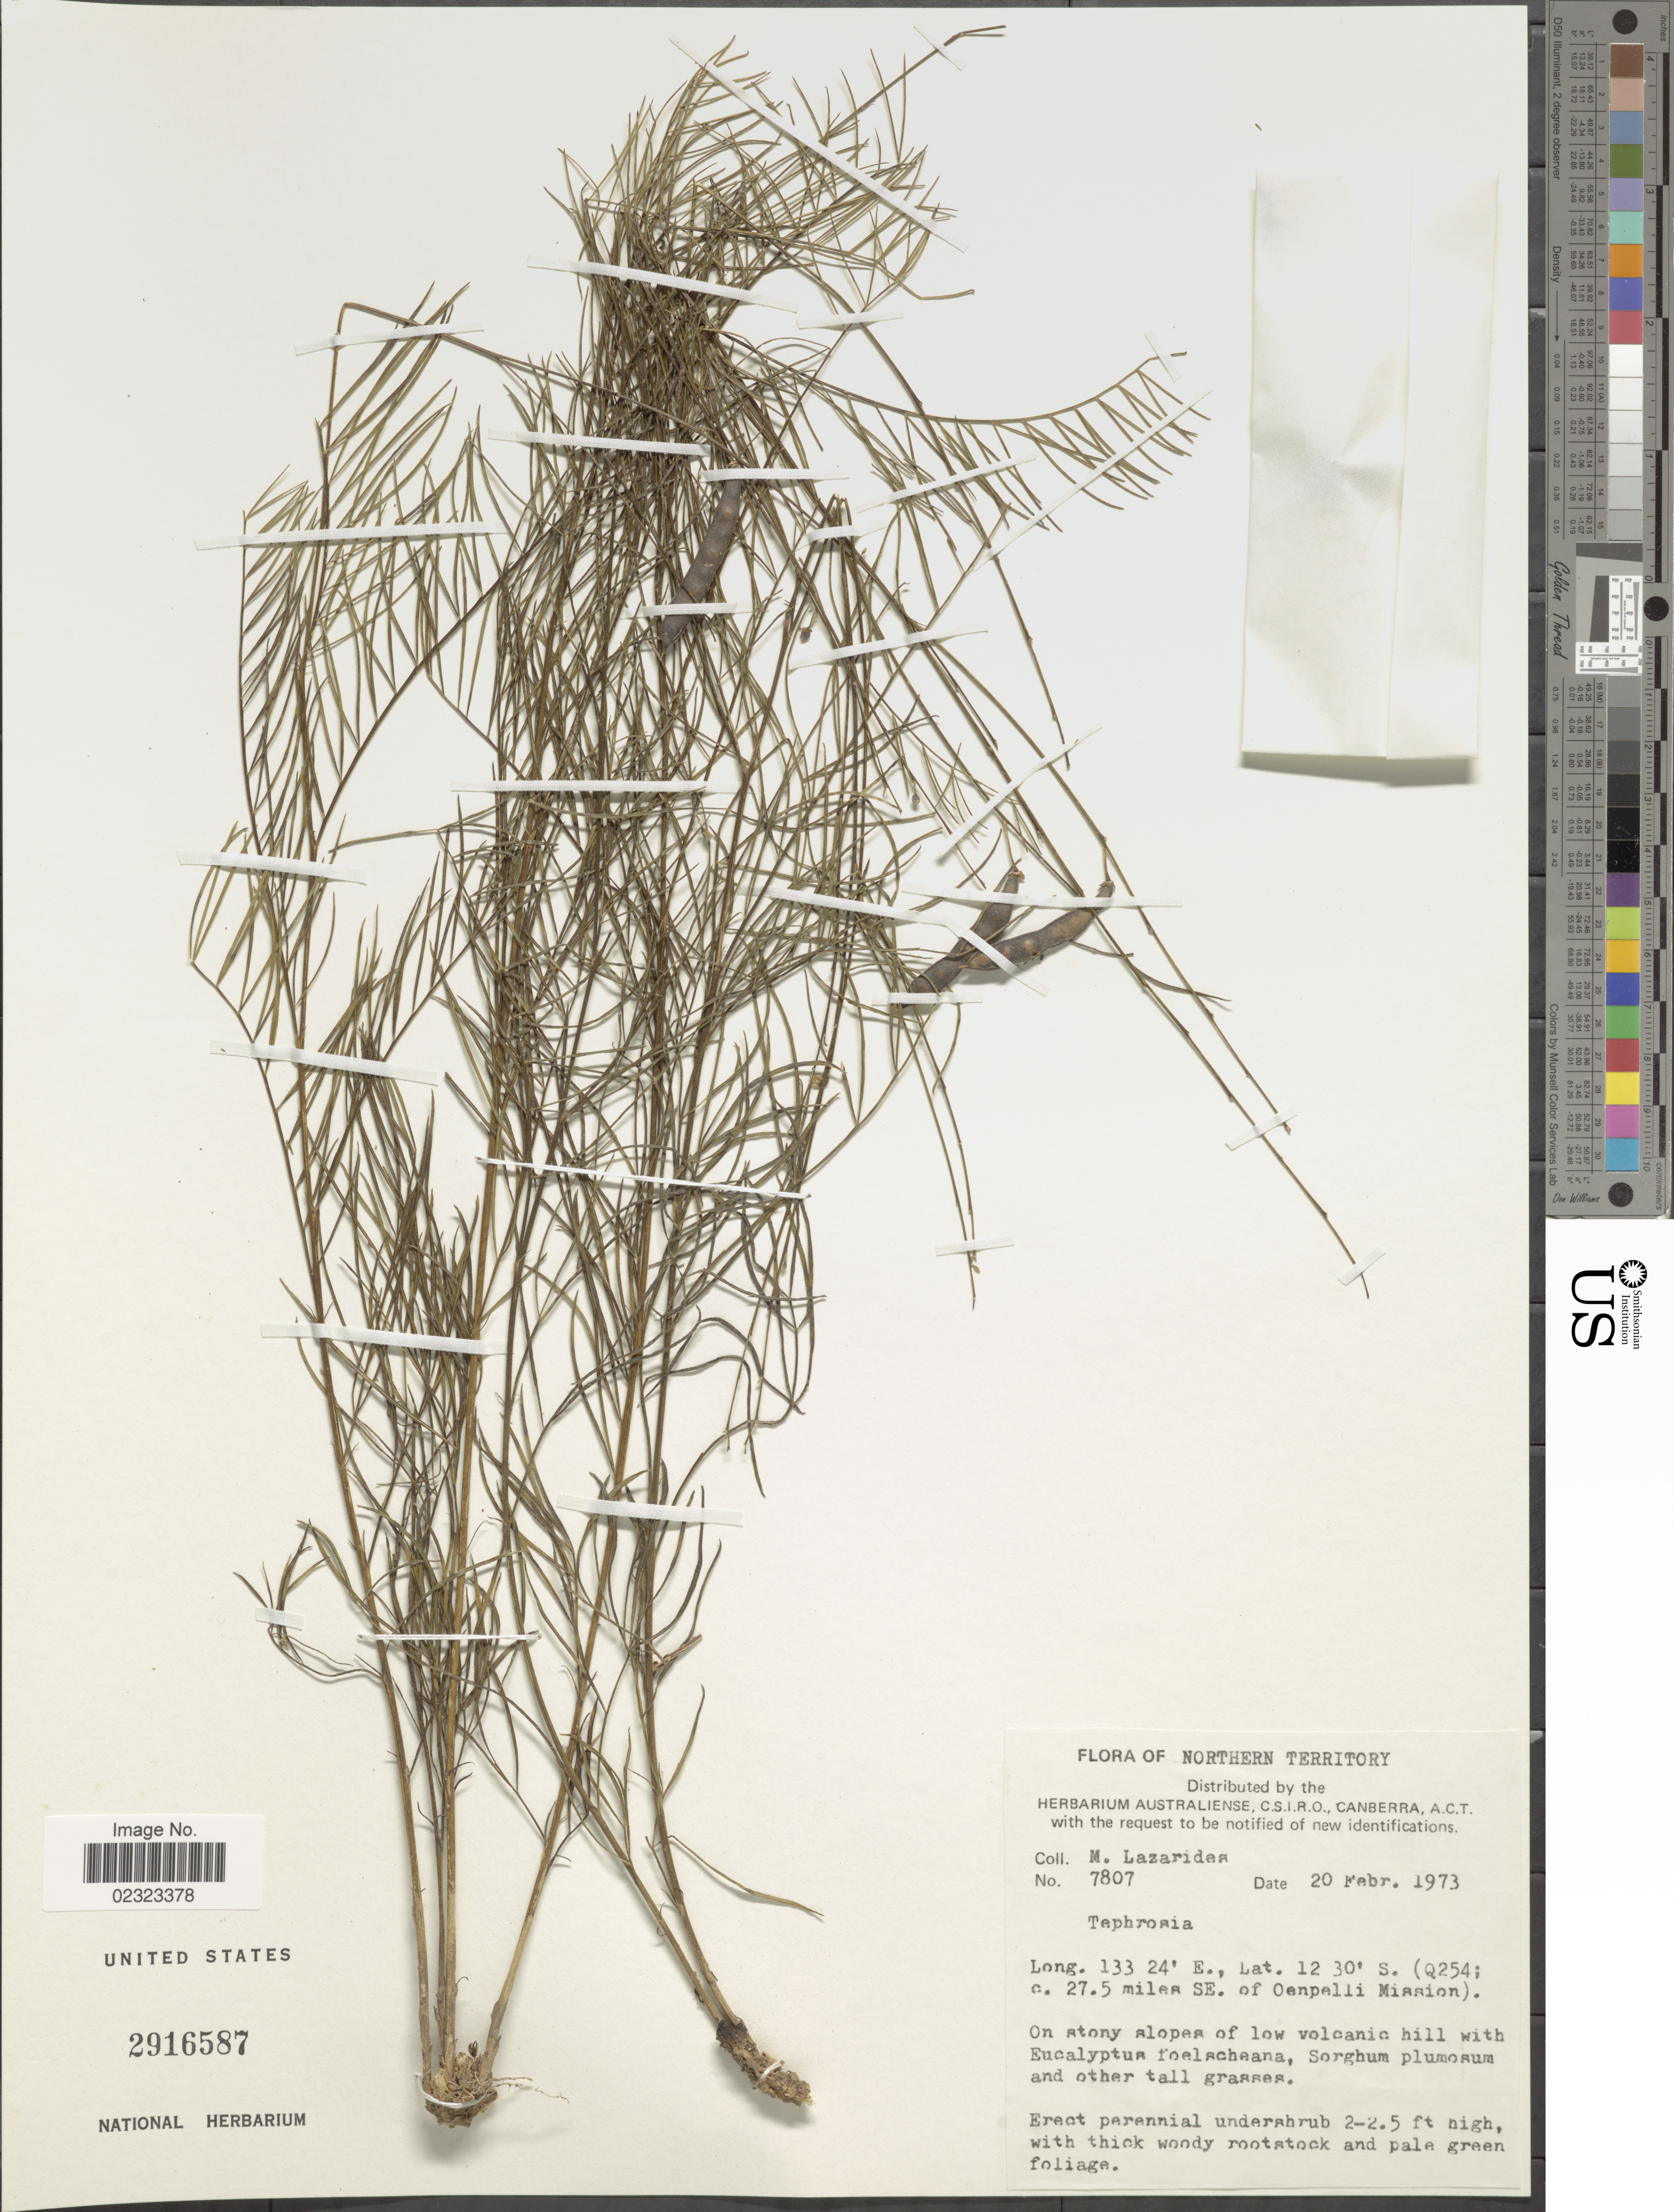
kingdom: Plantae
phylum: Tracheophyta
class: Magnoliopsida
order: Fabales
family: Fabaceae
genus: Tephrosia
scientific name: Tephrosia sp.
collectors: M. Lazarides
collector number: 7807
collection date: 1973-02-20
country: Australia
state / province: Northern Territory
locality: (Q254; c. 27.5 miles SE. of Oenpelli Mission).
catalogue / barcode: US 2916587